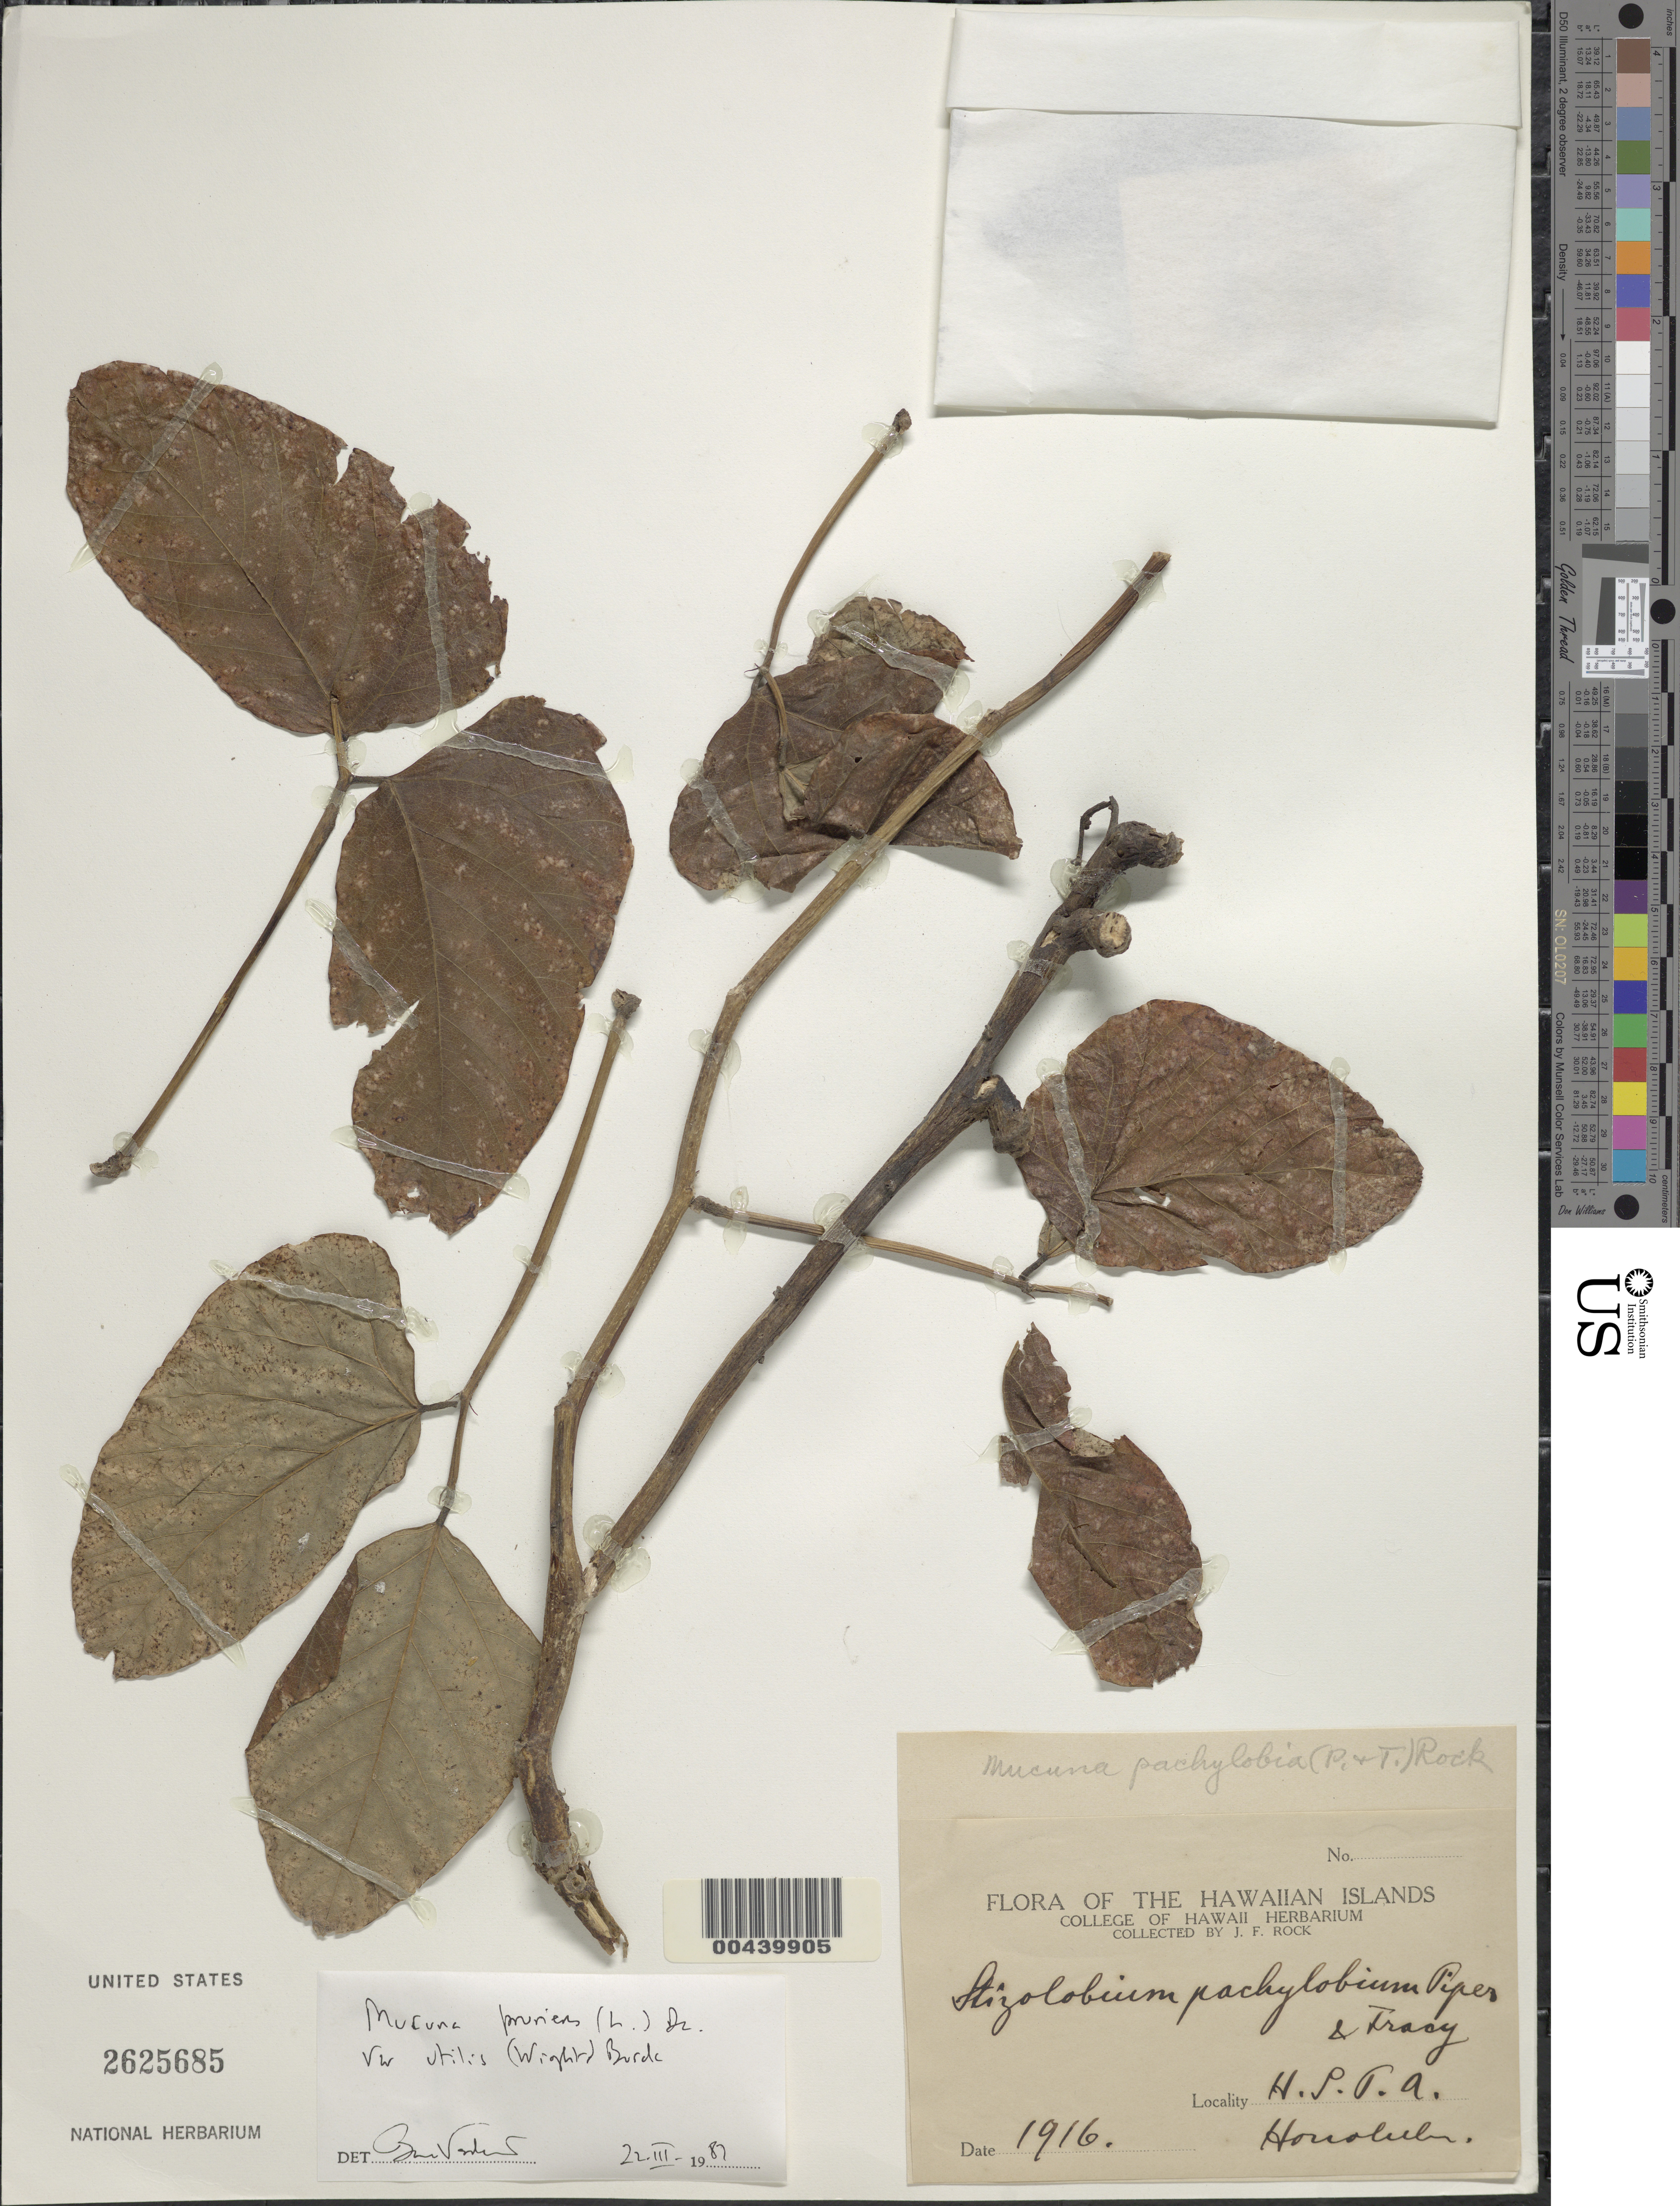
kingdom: Plantae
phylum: Tracheophyta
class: Magnoliopsida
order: Fabales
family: Fabaceae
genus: Mucuna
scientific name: Mucuna pruriens var. utilis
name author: (Wall. ex Wight) Baker ex Burck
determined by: Sanders, B.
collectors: J. F. Rock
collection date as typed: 1916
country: United States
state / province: Hawaii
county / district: Hawaii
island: Hawaii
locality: Hawaiian Sugar Planters Association, Honolul[u?]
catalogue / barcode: US 2625685